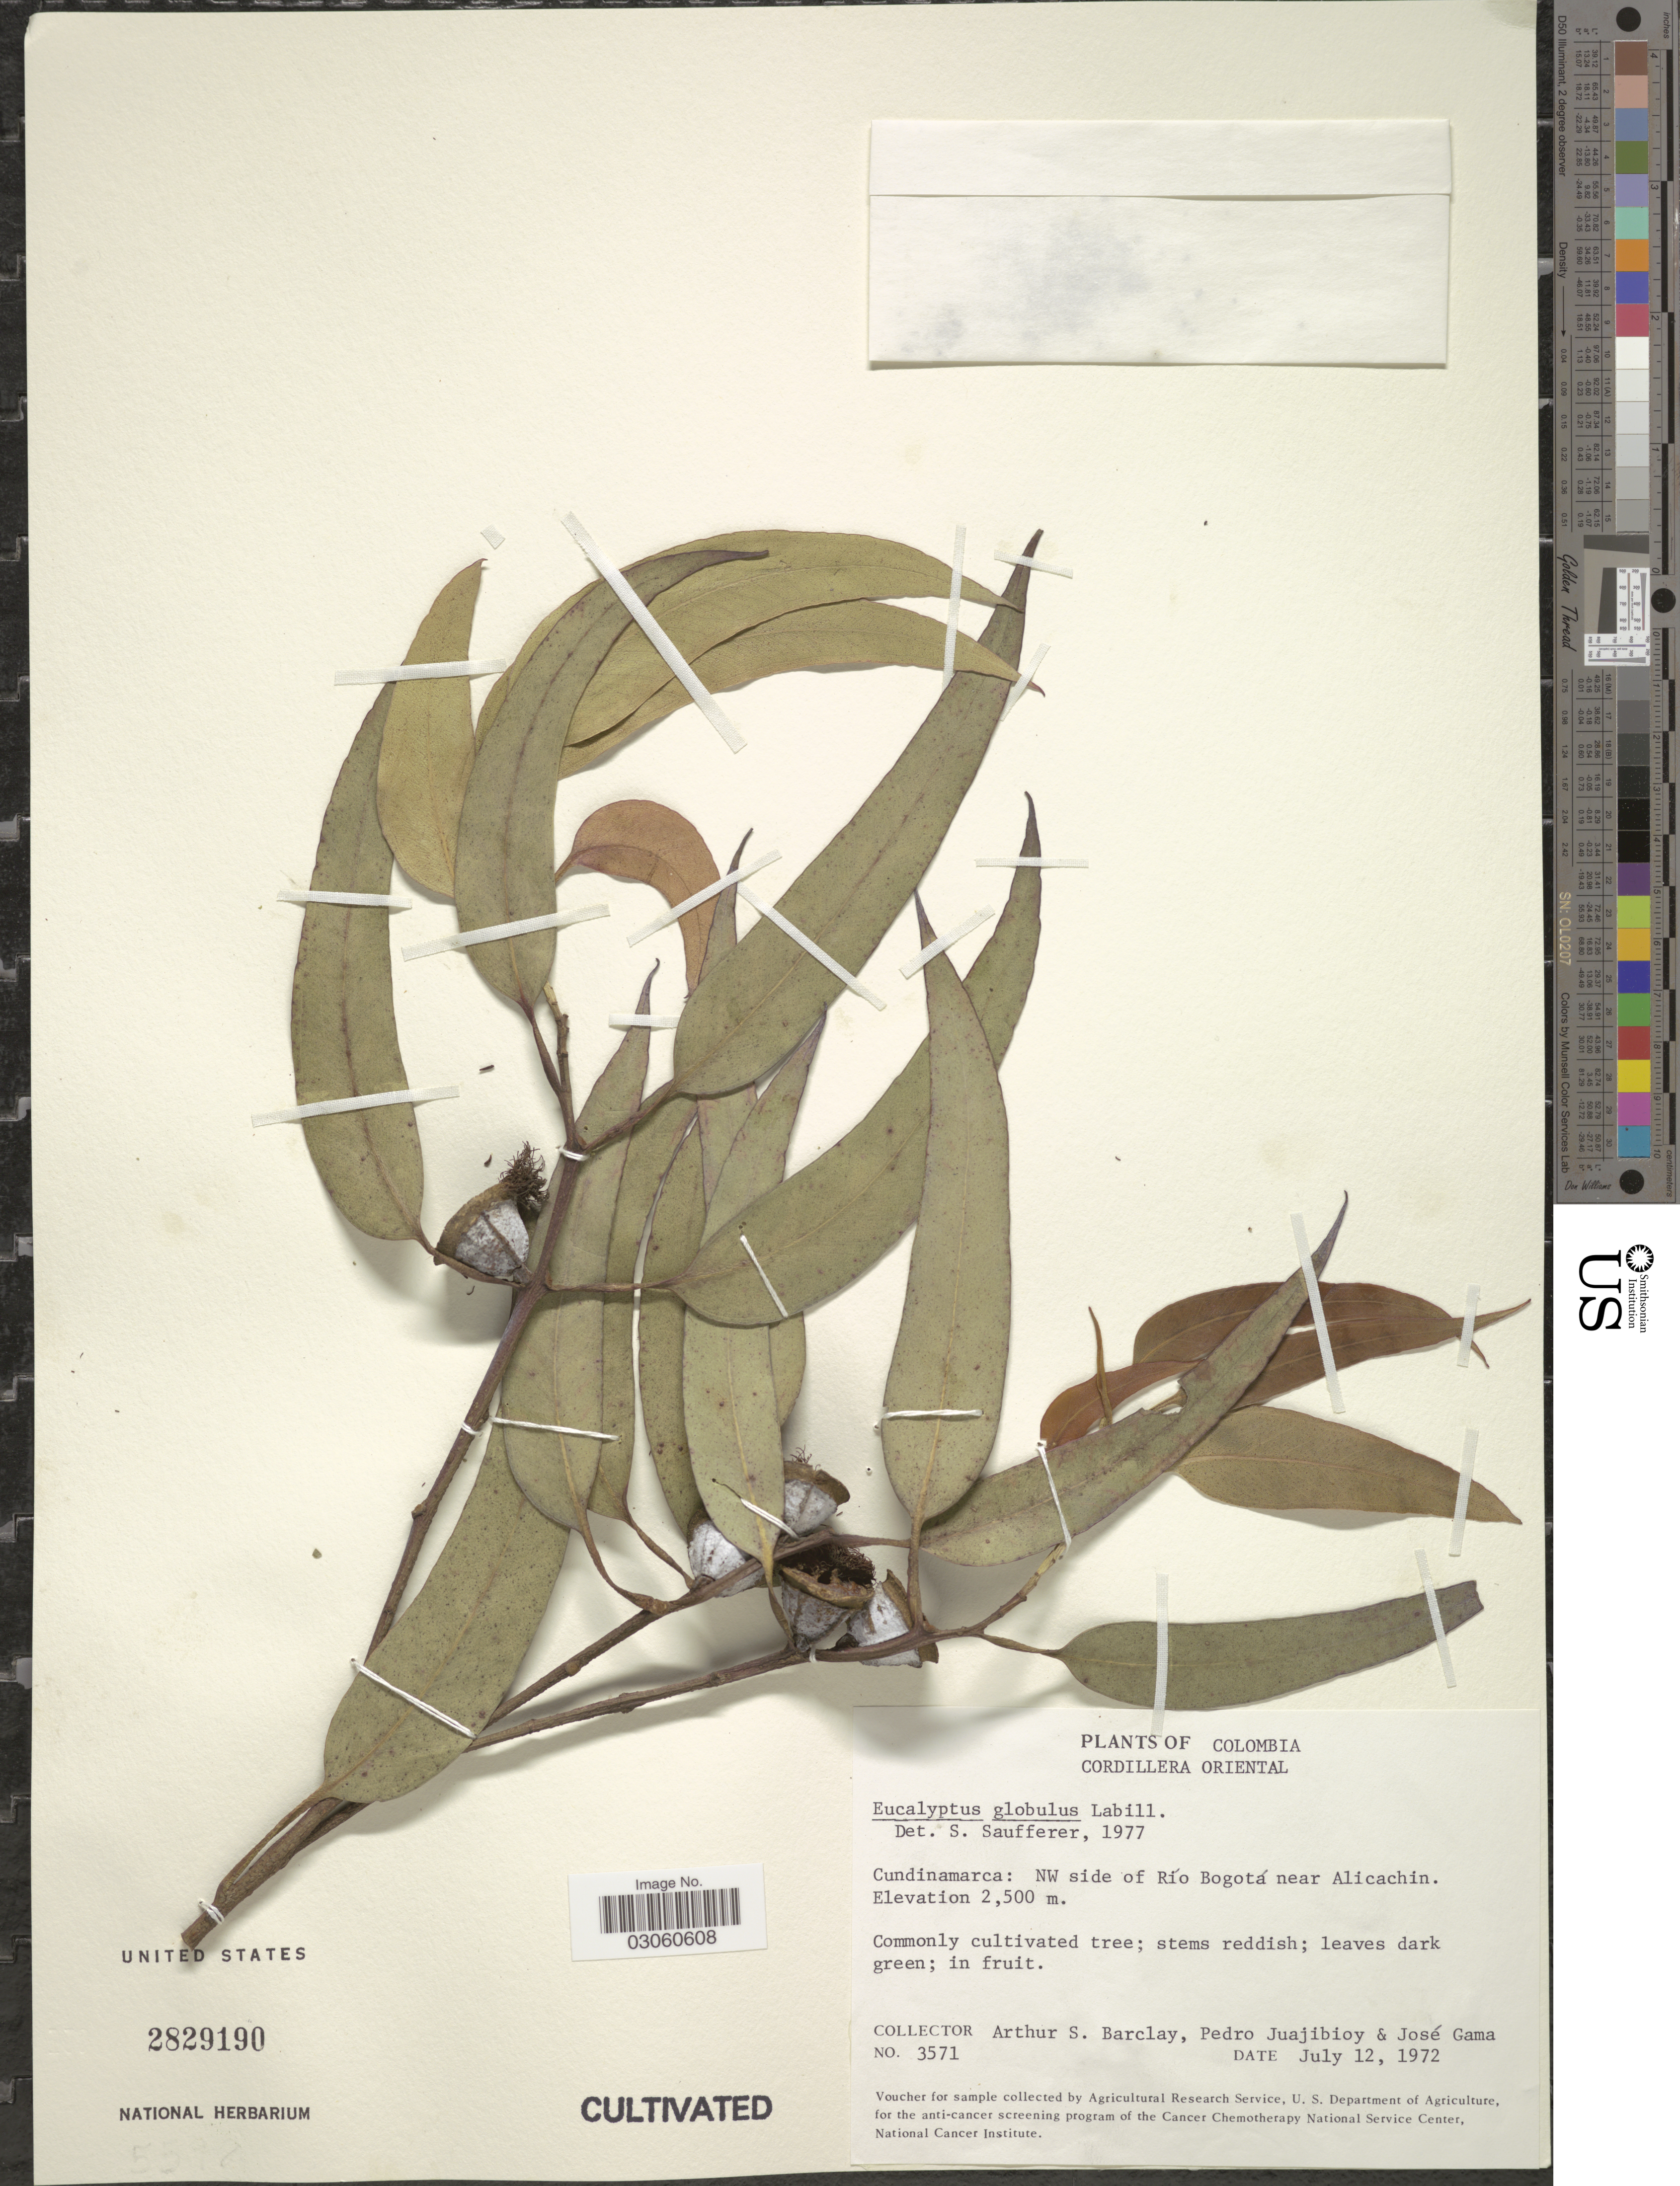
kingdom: Plantae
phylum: Tracheophyta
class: Magnoliopsida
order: Myrtales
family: Myrtaceae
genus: Eucalyptus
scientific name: Eucalyptus globulus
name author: Labill.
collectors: A. S. Barclay, P. Juajibioy & J. Gama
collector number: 3571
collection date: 1972-07-12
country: Colombia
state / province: Cundinamarca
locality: Cordillera Oriental. NW side of Río Bogotá near Alicachin.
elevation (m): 2500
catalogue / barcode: US 2829190